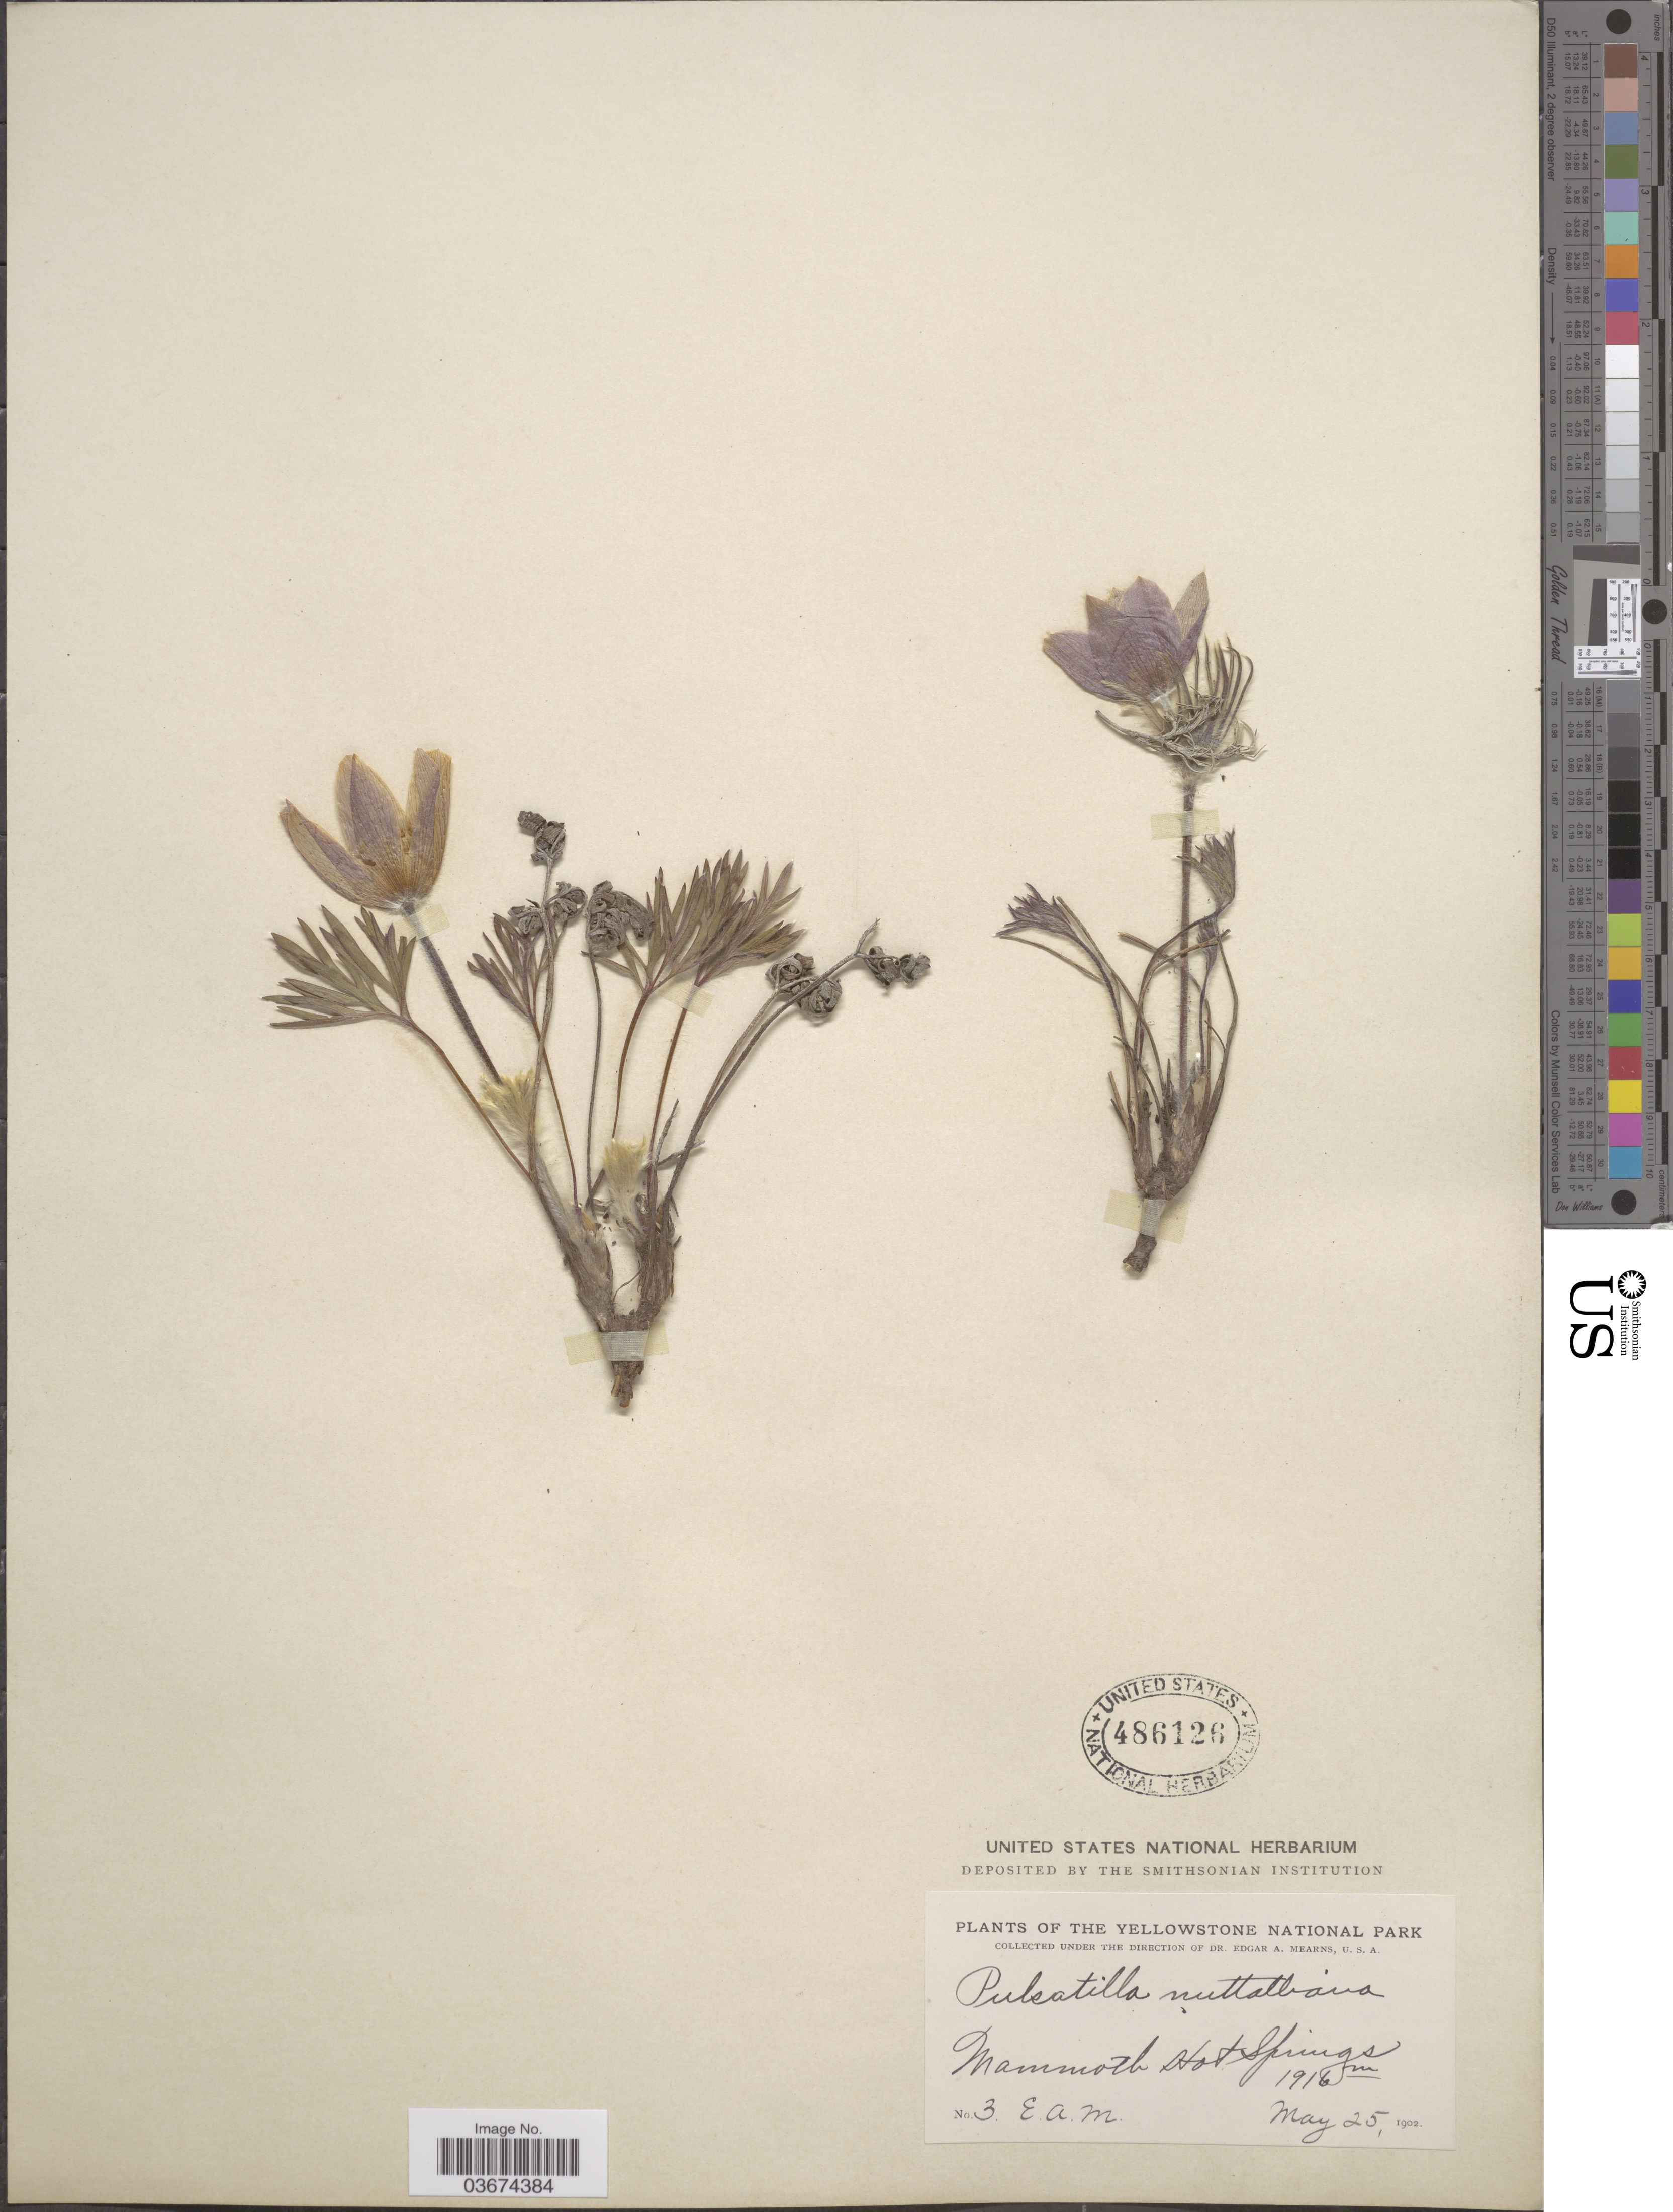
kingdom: Plantae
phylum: Tracheophyta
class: Magnoliopsida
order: Ranunculales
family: Ranunculaceae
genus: Pulsatilla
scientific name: Pulsatilla nuttalliana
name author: (DC.) Bercht. & J. Presl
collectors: E. A. Mearns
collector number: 3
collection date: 1902-05-25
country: United States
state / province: Wyoming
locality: The Yellowstone National Park. Mammoth Hot Springs.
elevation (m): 1916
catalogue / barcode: US 486126